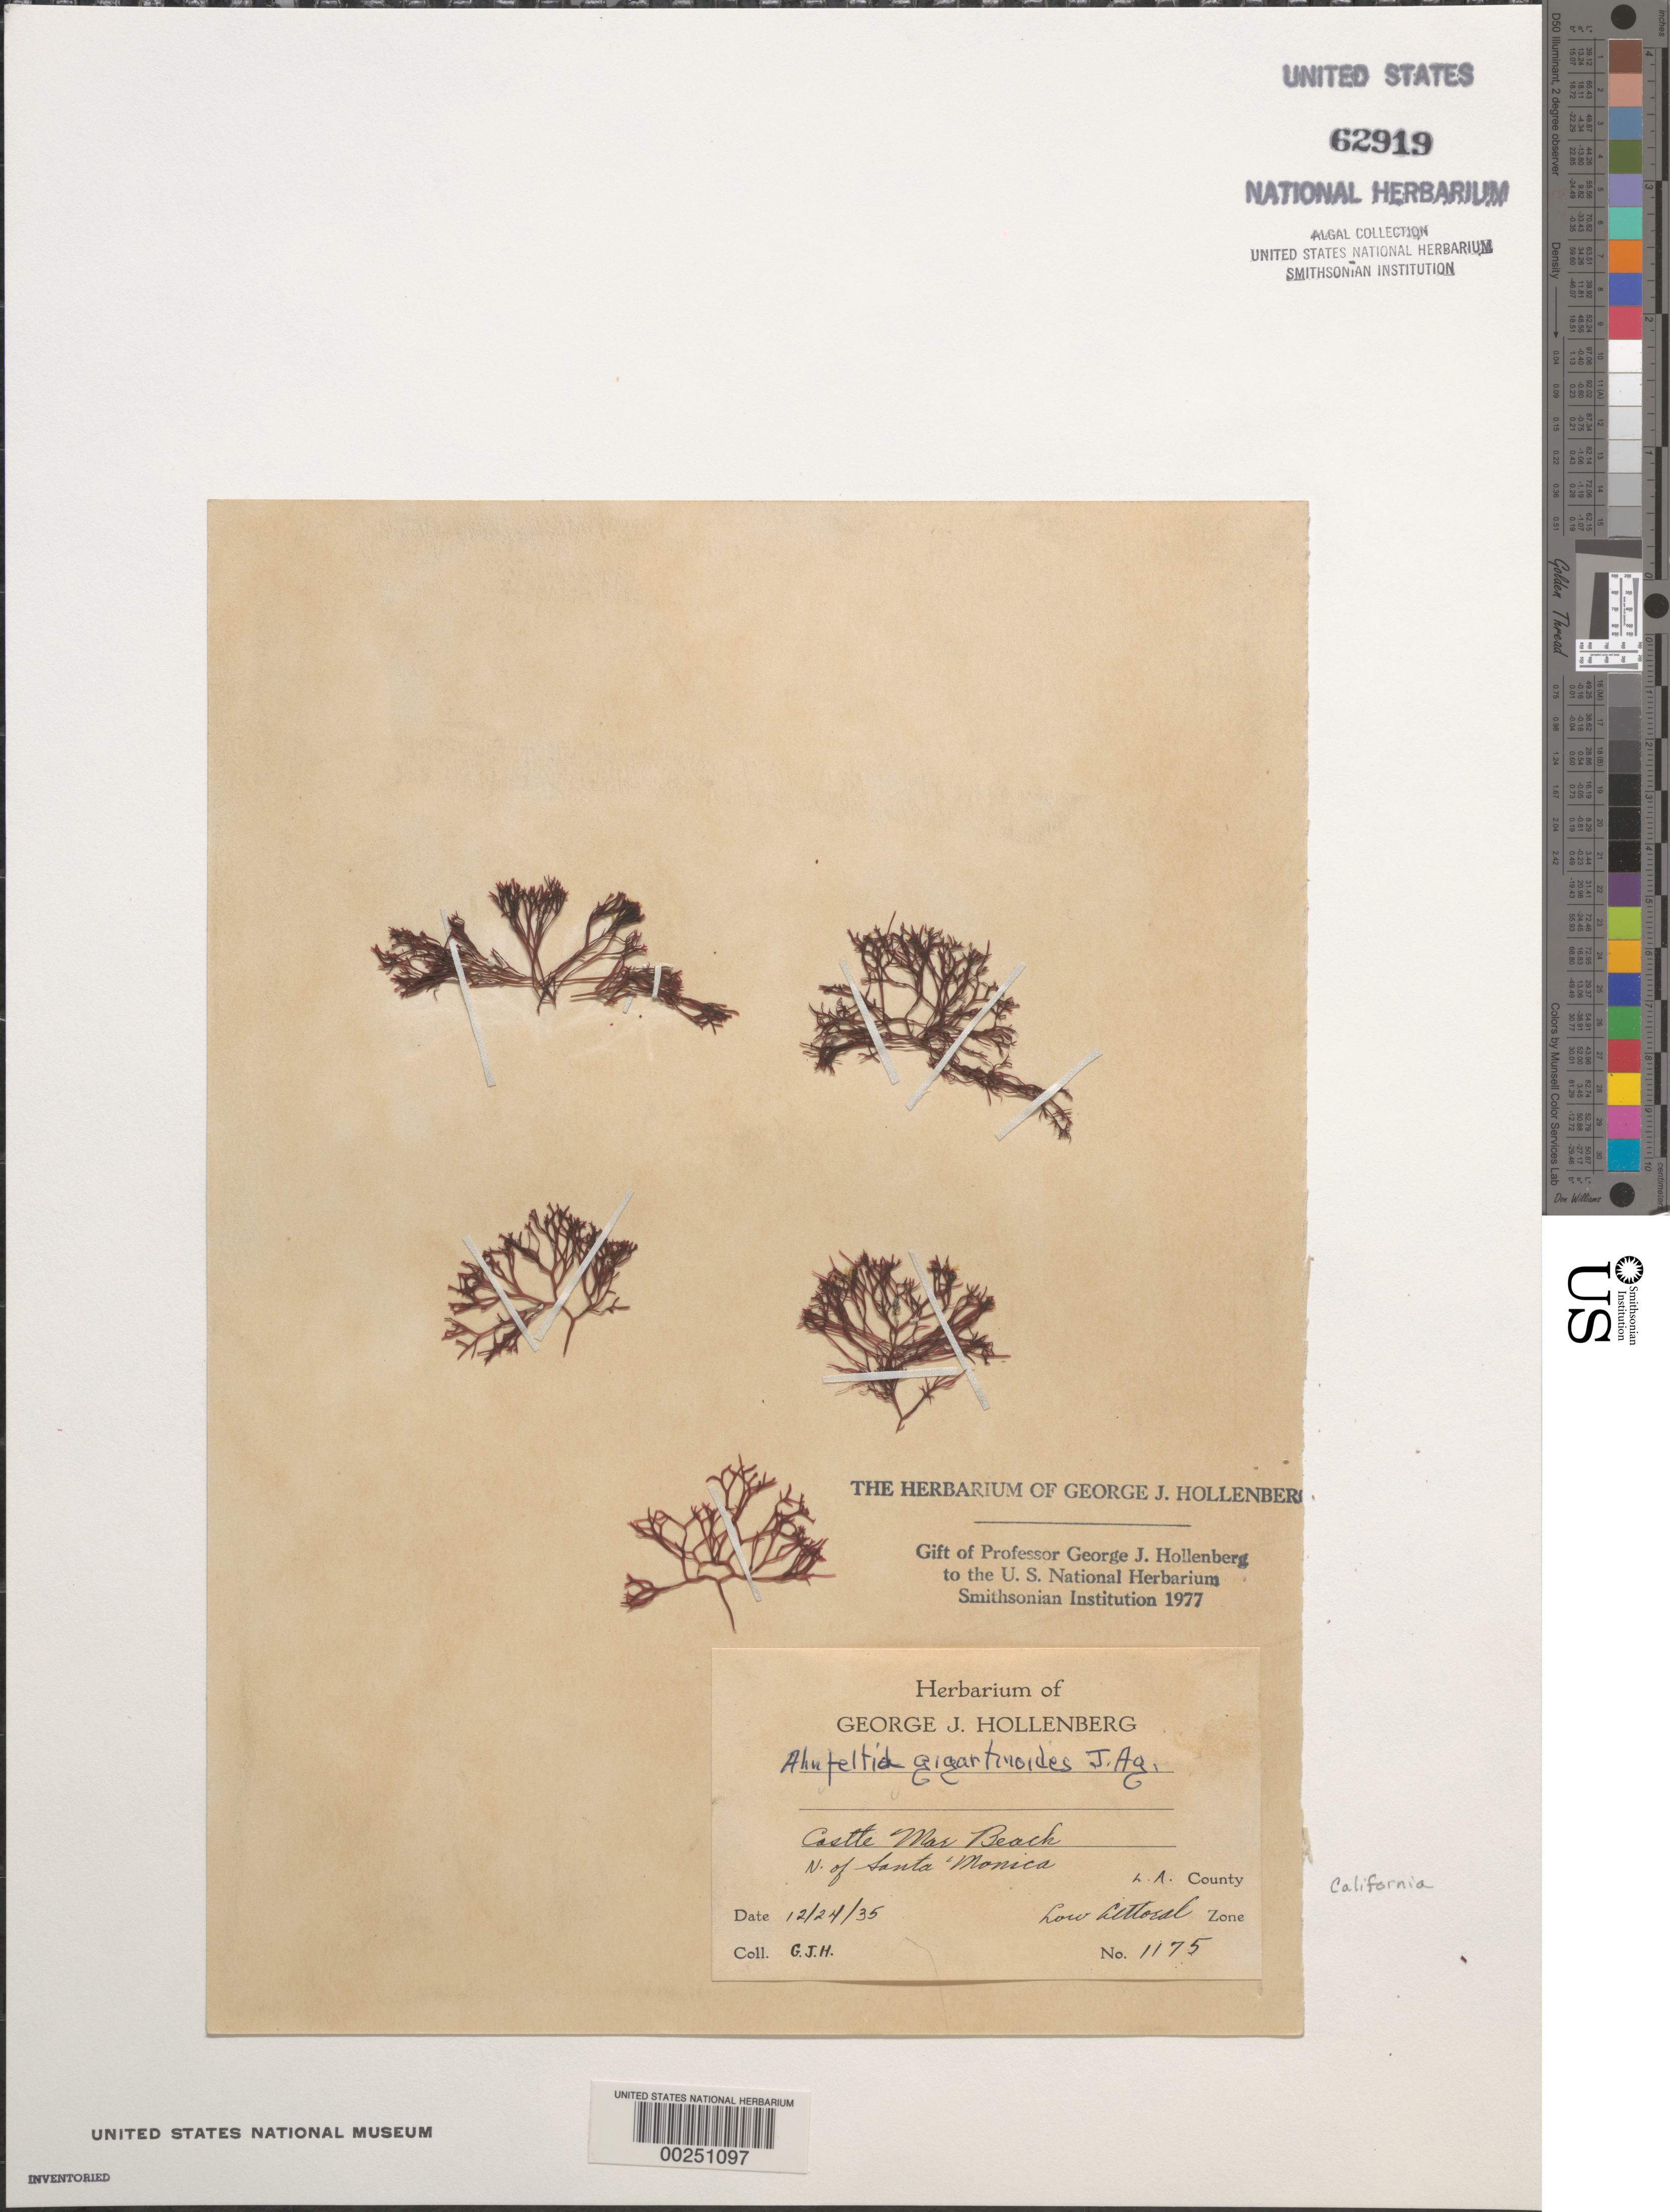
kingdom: Plantae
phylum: Rhodophyta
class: Florideophyceae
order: Ahnfeltiales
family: Ahnfeltiaceae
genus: Ahnfeltia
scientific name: Ahnfeltia gigartinoides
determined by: Hollenberg, George J.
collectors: G. Hollenberg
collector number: GJH 1175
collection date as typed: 24 Dec 1935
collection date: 1935-12-24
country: United States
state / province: California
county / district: Los Angeles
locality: Castle Mar Beach, north of Santa Monica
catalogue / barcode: US 62919